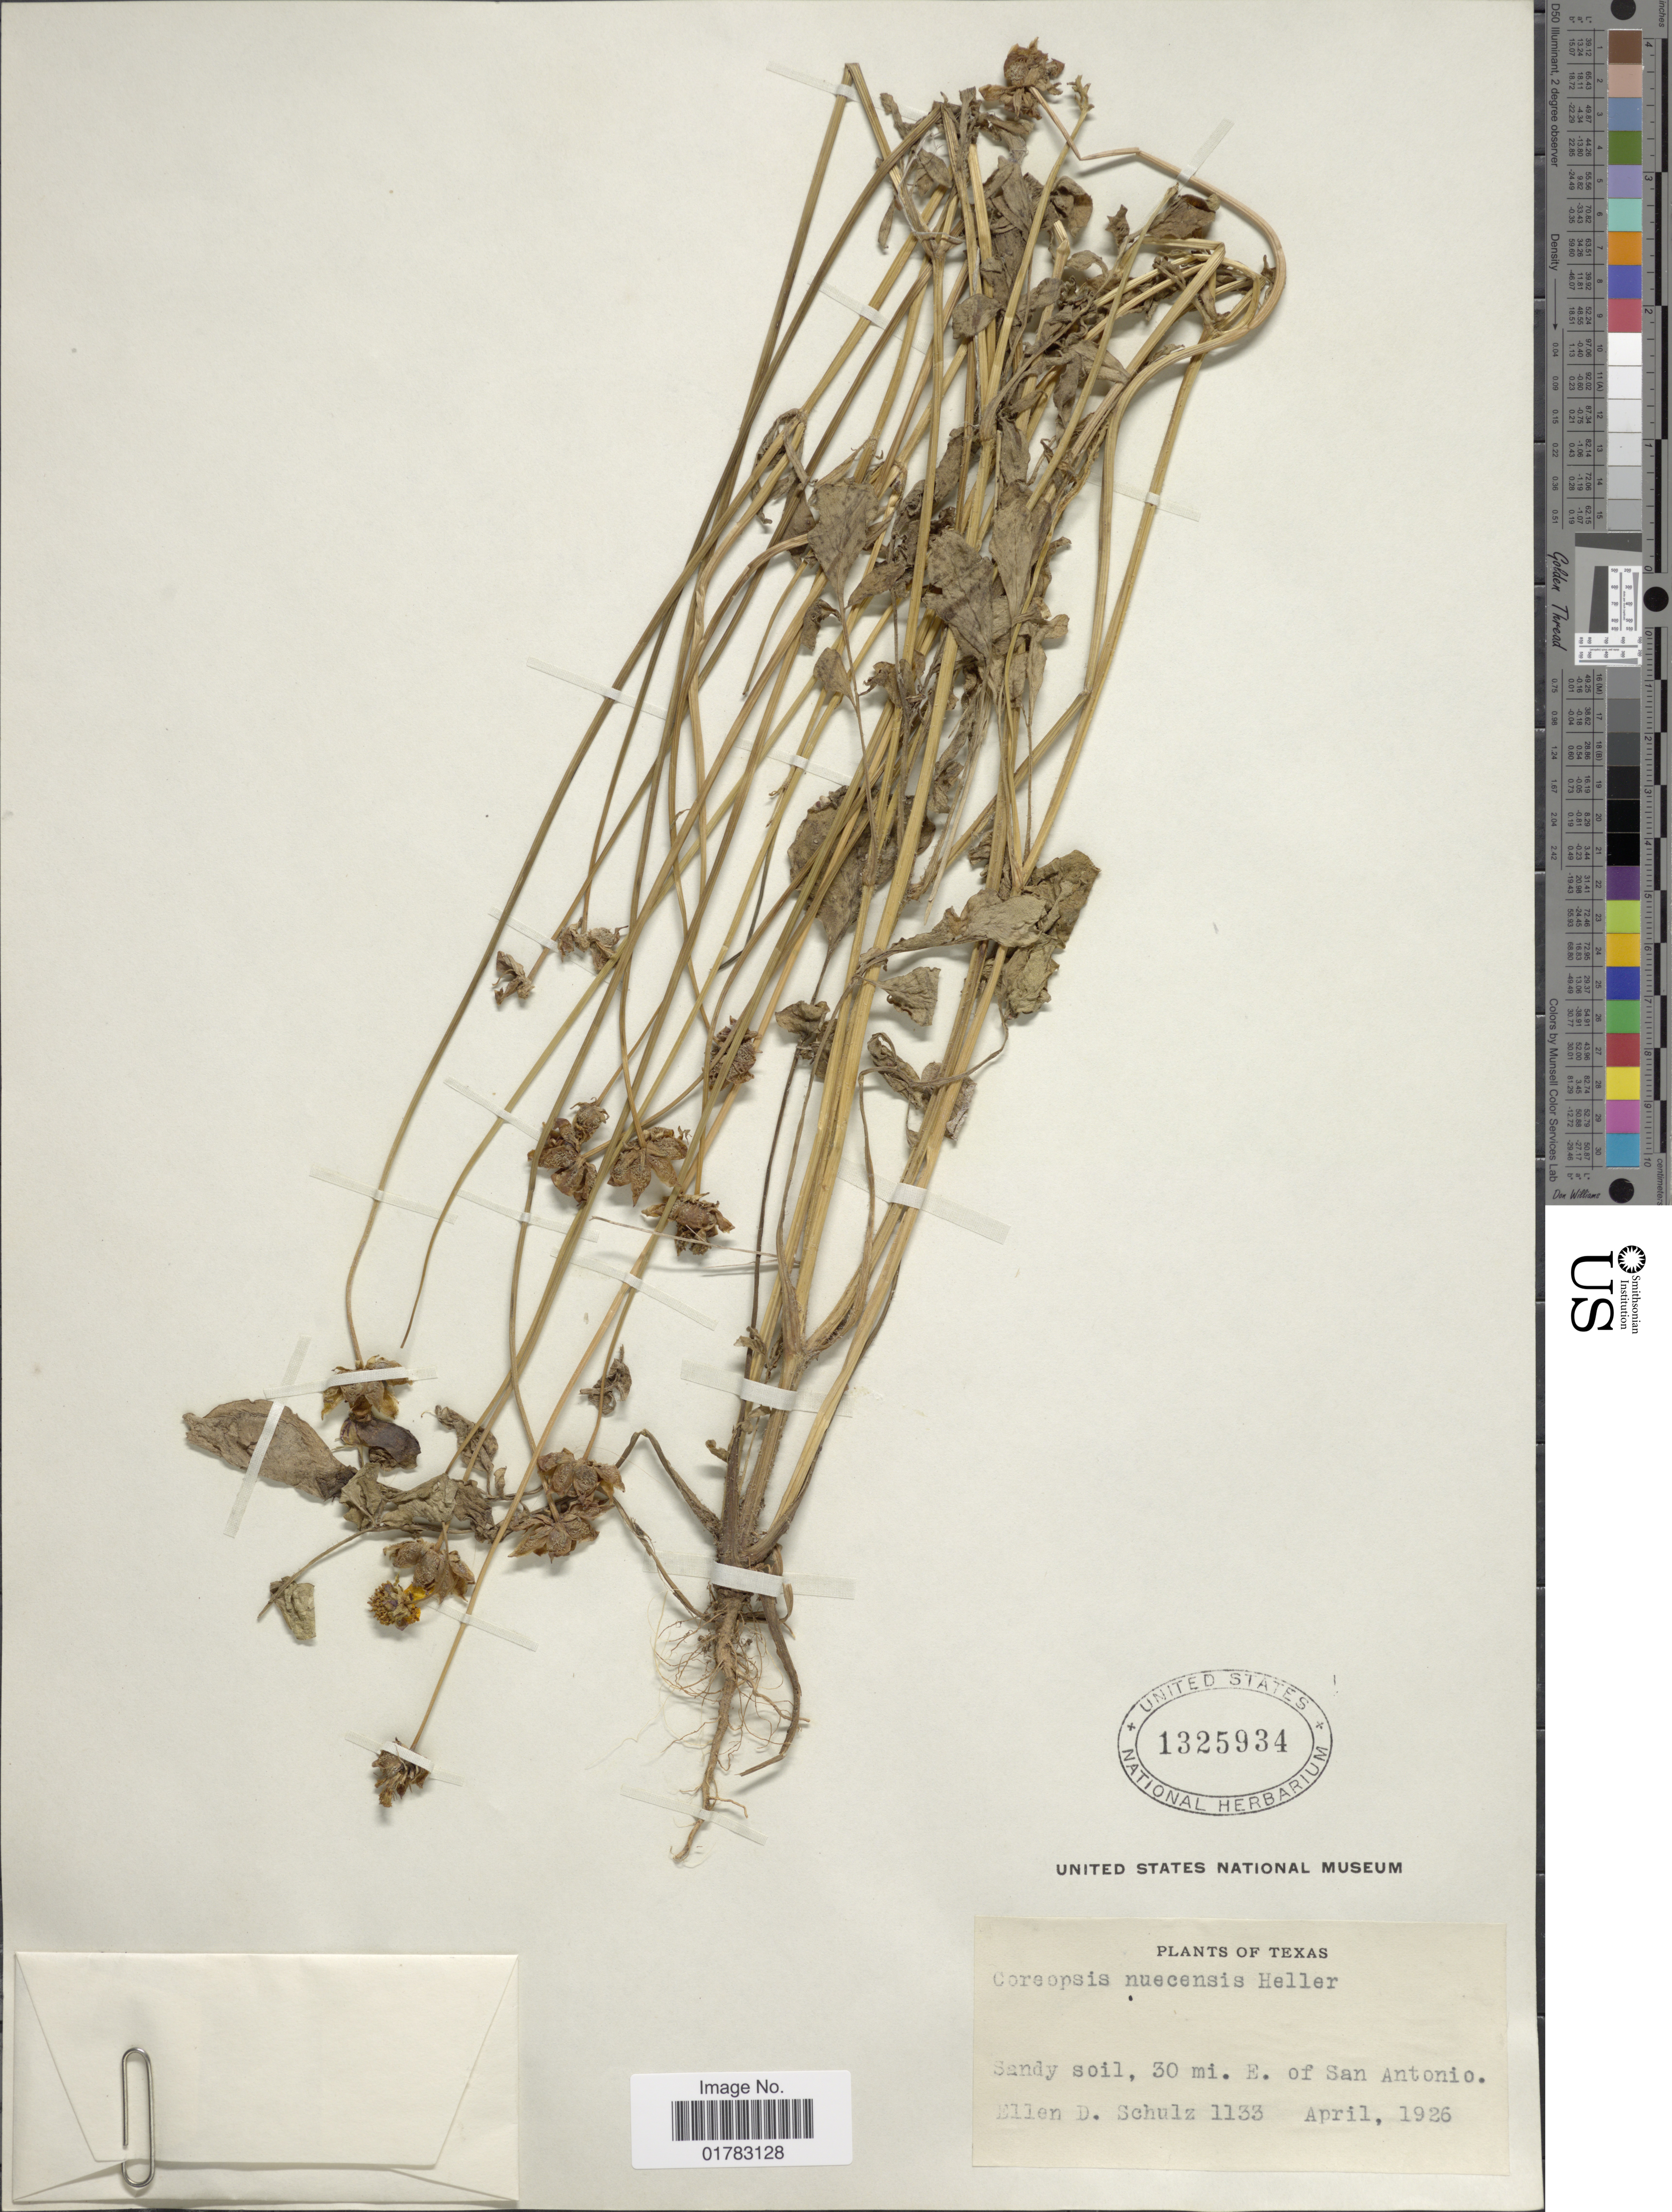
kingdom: Plantae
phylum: Tracheophyta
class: Magnoliopsida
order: Asterales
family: Asteraceae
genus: Coreopsis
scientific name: Coreopsis nuecensis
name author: A. Heller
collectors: E. D. Schulz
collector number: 1133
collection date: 1926-04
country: United States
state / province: Texas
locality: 30 mi. E. of San Antonio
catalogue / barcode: US 1325934